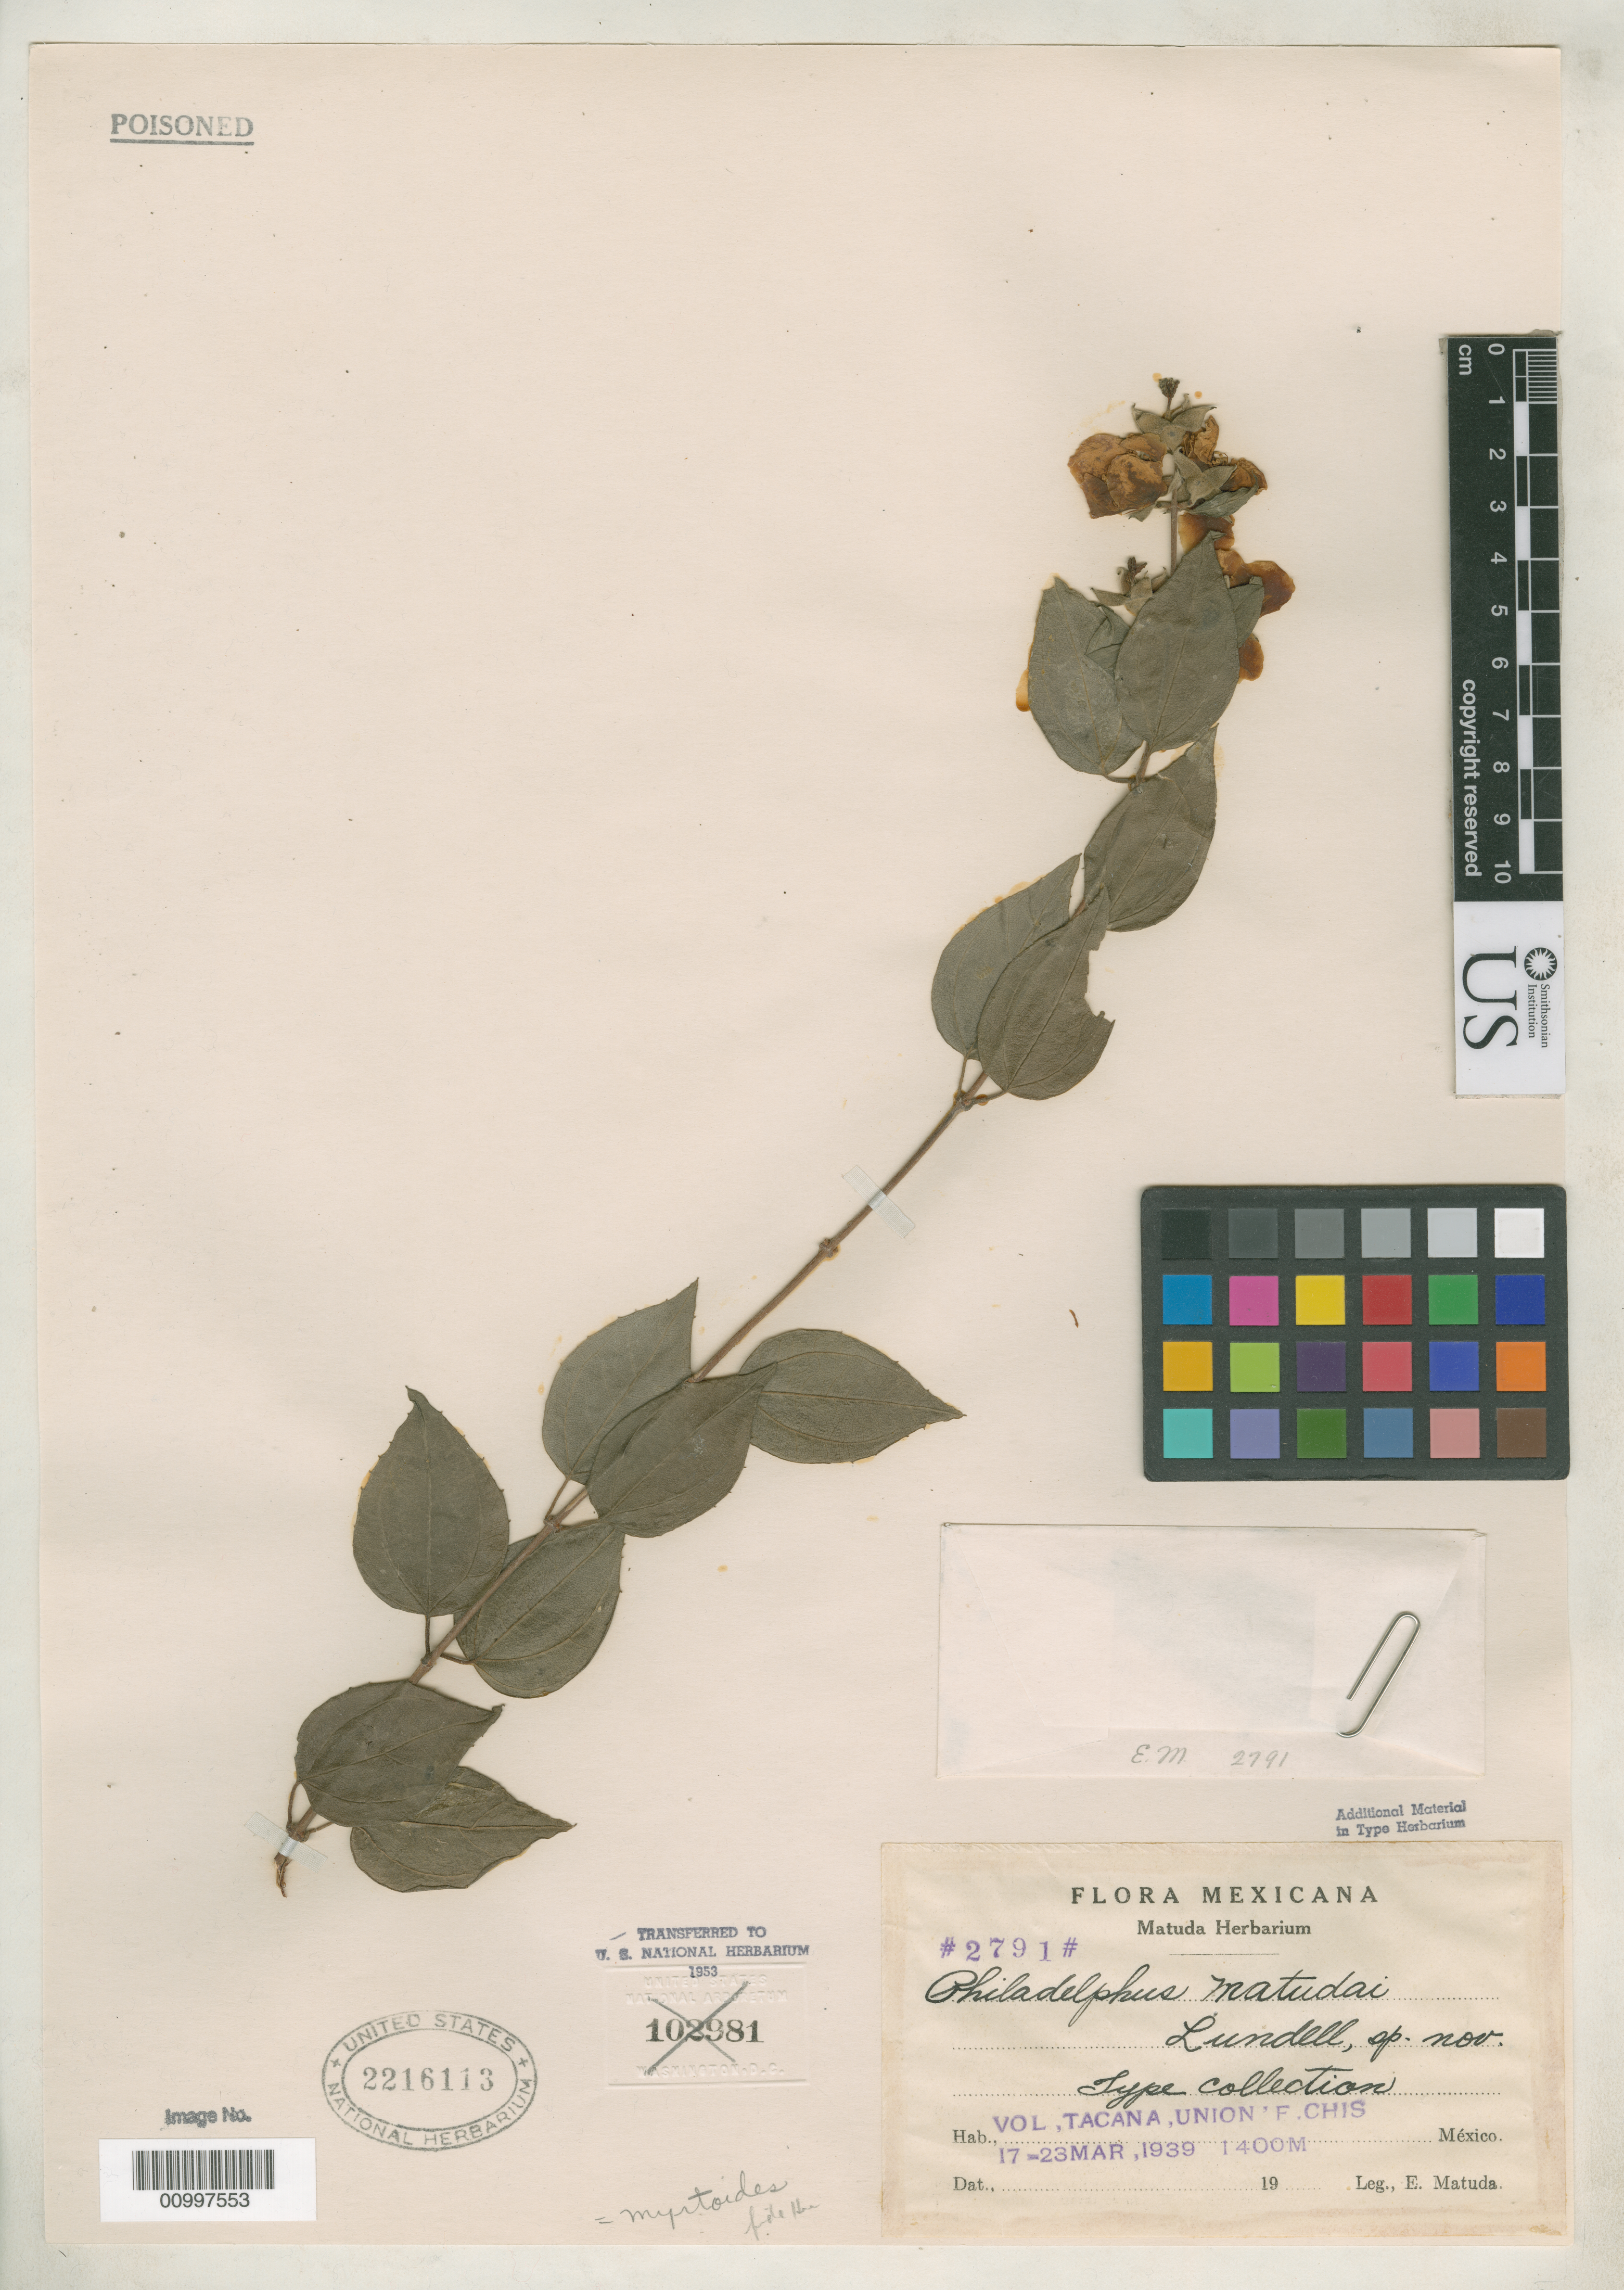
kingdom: Plantae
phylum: Tracheophyta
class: Magnoliopsida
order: Cornales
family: Hydrangeaceae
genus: Philadelphus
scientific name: Philadelphus matudae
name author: Lundell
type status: Isotype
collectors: E. Matuda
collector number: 2791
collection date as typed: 17 Mar 1939 to 23 Mar 1939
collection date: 1939-03-17/1939-03-23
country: Mexico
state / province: Chiapas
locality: Volcan de Tacana. Unioin' F. Chis.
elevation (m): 1400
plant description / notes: Species epithet published as "matudai".; Specimen ex U.S. National Arboretum, transferred to U.S. National Herbarium, 1953.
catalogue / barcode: US 2216113